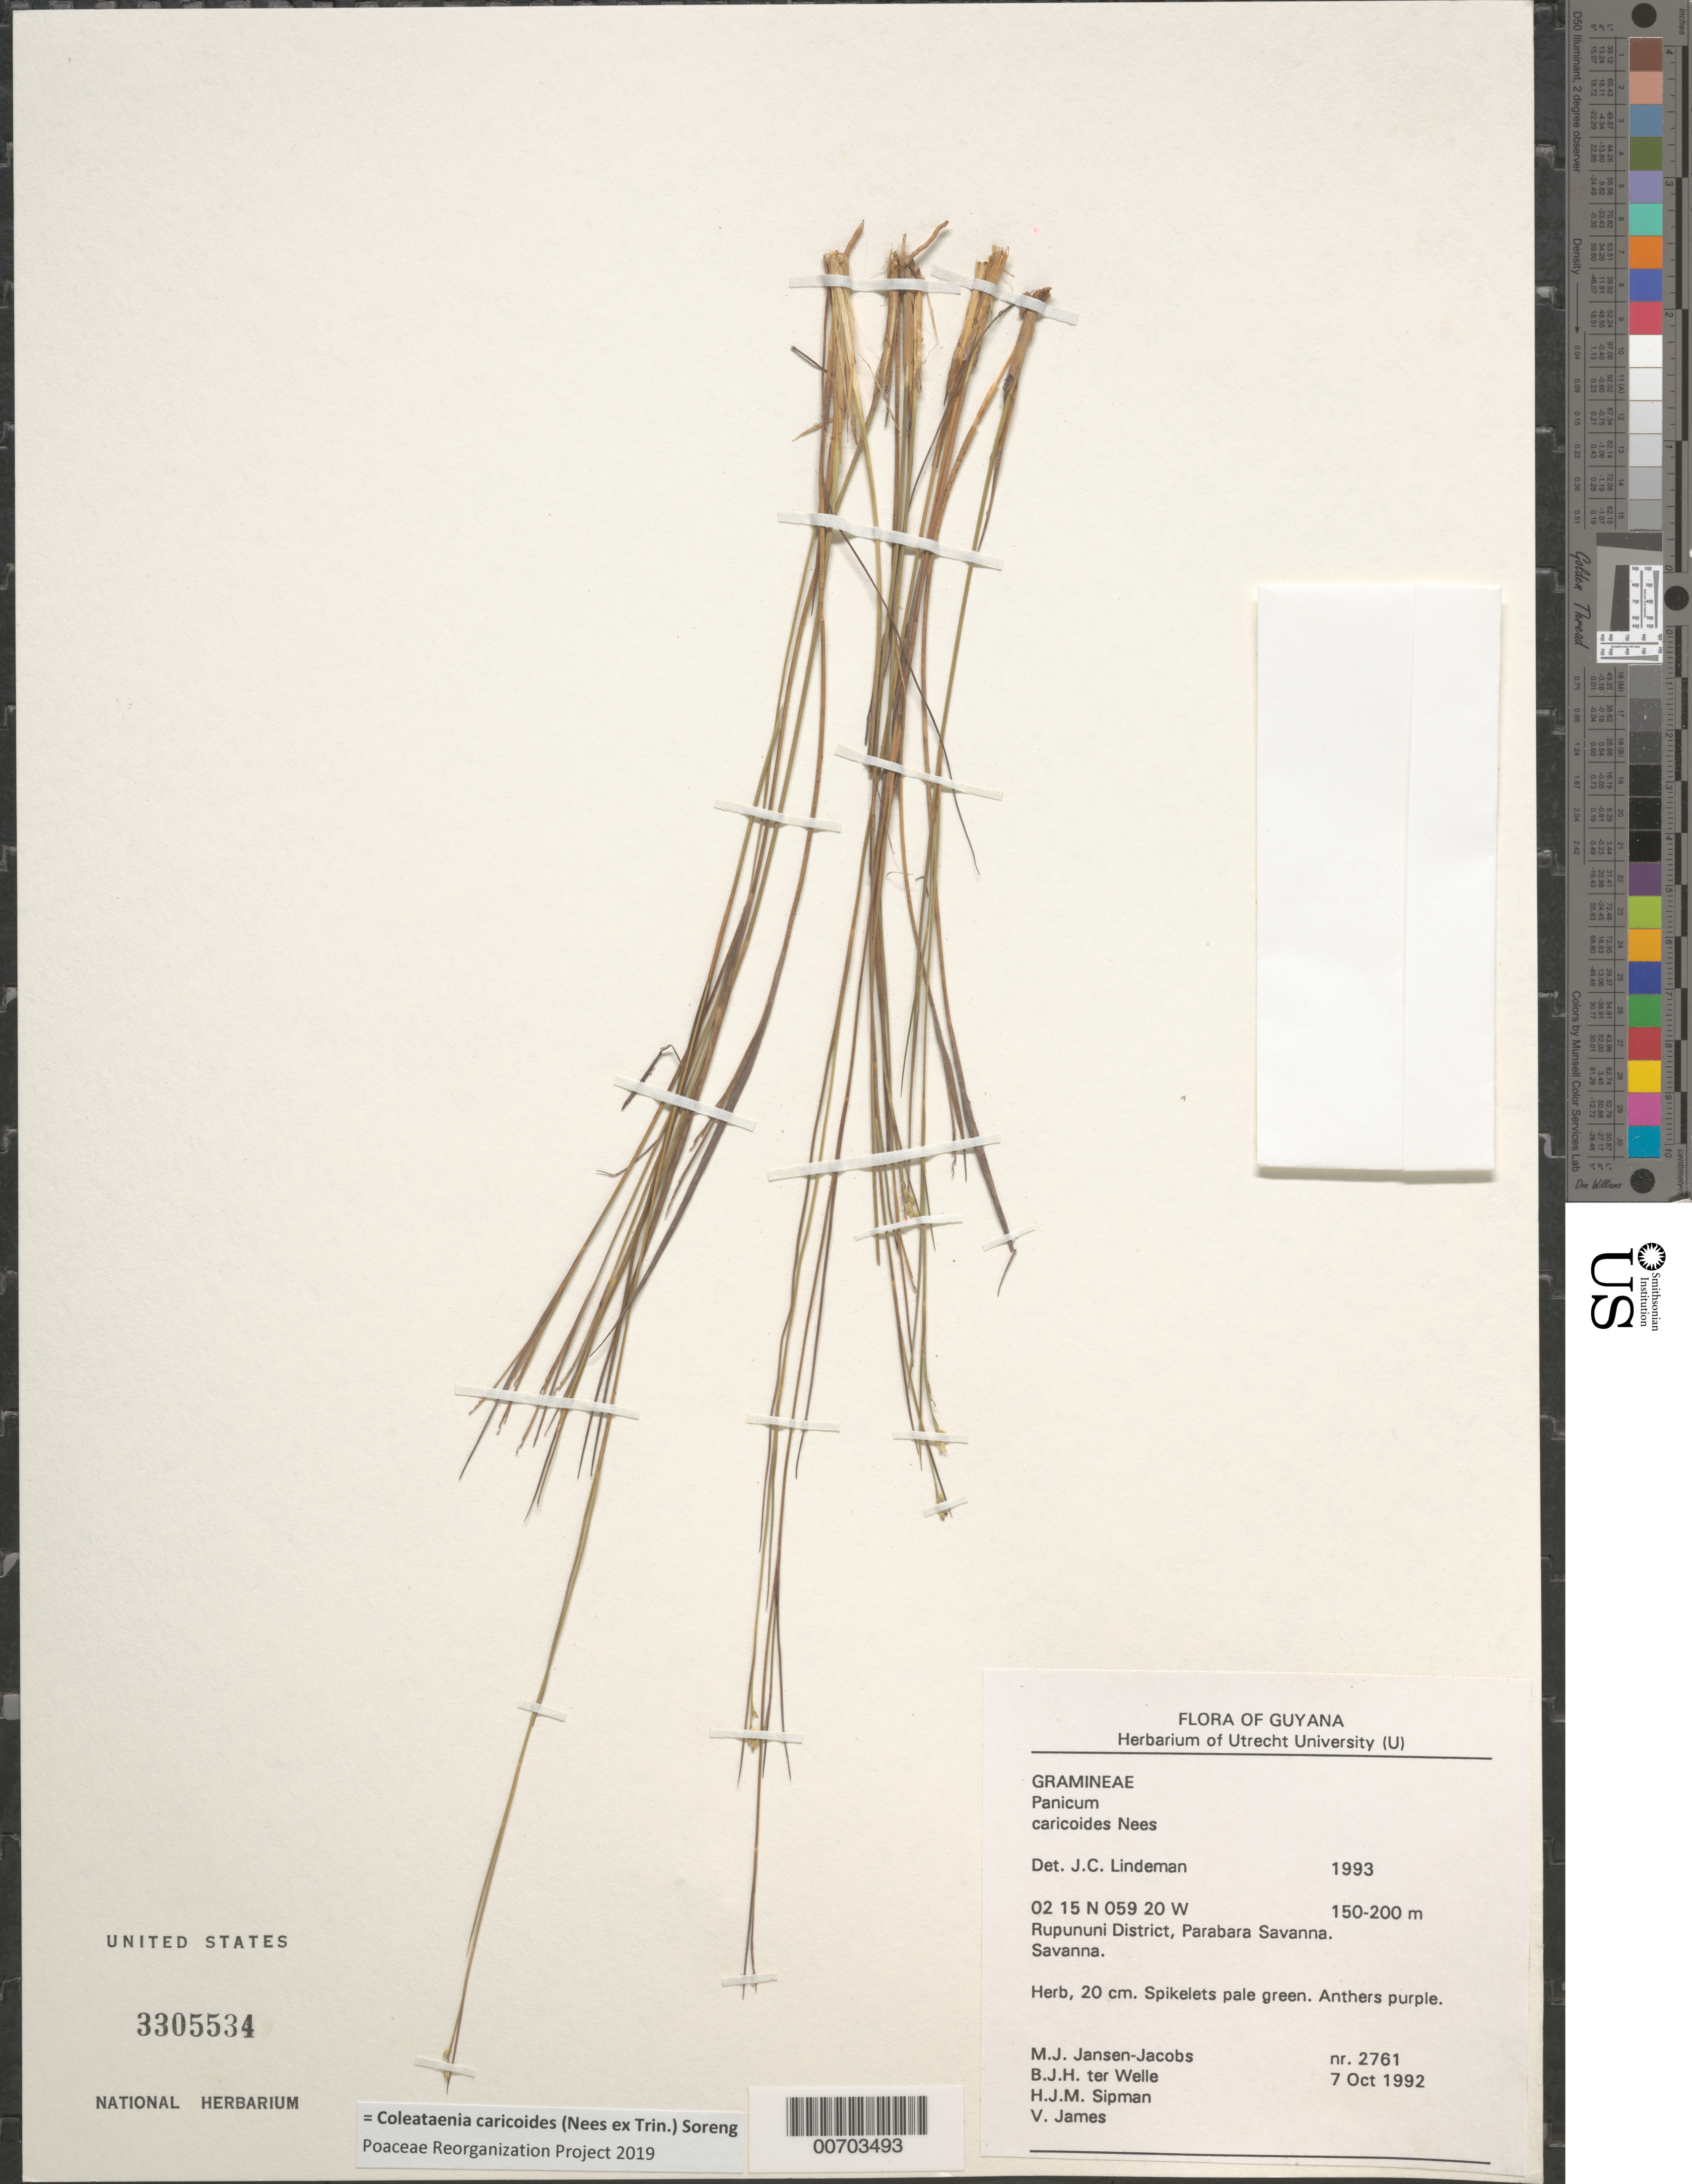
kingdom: Plantae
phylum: Tracheophyta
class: Liliopsida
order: Poales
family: Poaceae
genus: Panicum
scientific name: Panicum caricoides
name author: Nees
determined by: Lindeman, J. C.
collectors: M. J. Jansen-Jacobs, B. Welle, H. J. M. Sipman & V. James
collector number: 2761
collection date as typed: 7-Oct-92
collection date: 1992-10-07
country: Guyana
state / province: U. Takutu-U. Essequibo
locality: Parabara Savanna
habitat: Savanna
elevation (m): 150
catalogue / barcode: US 3305534